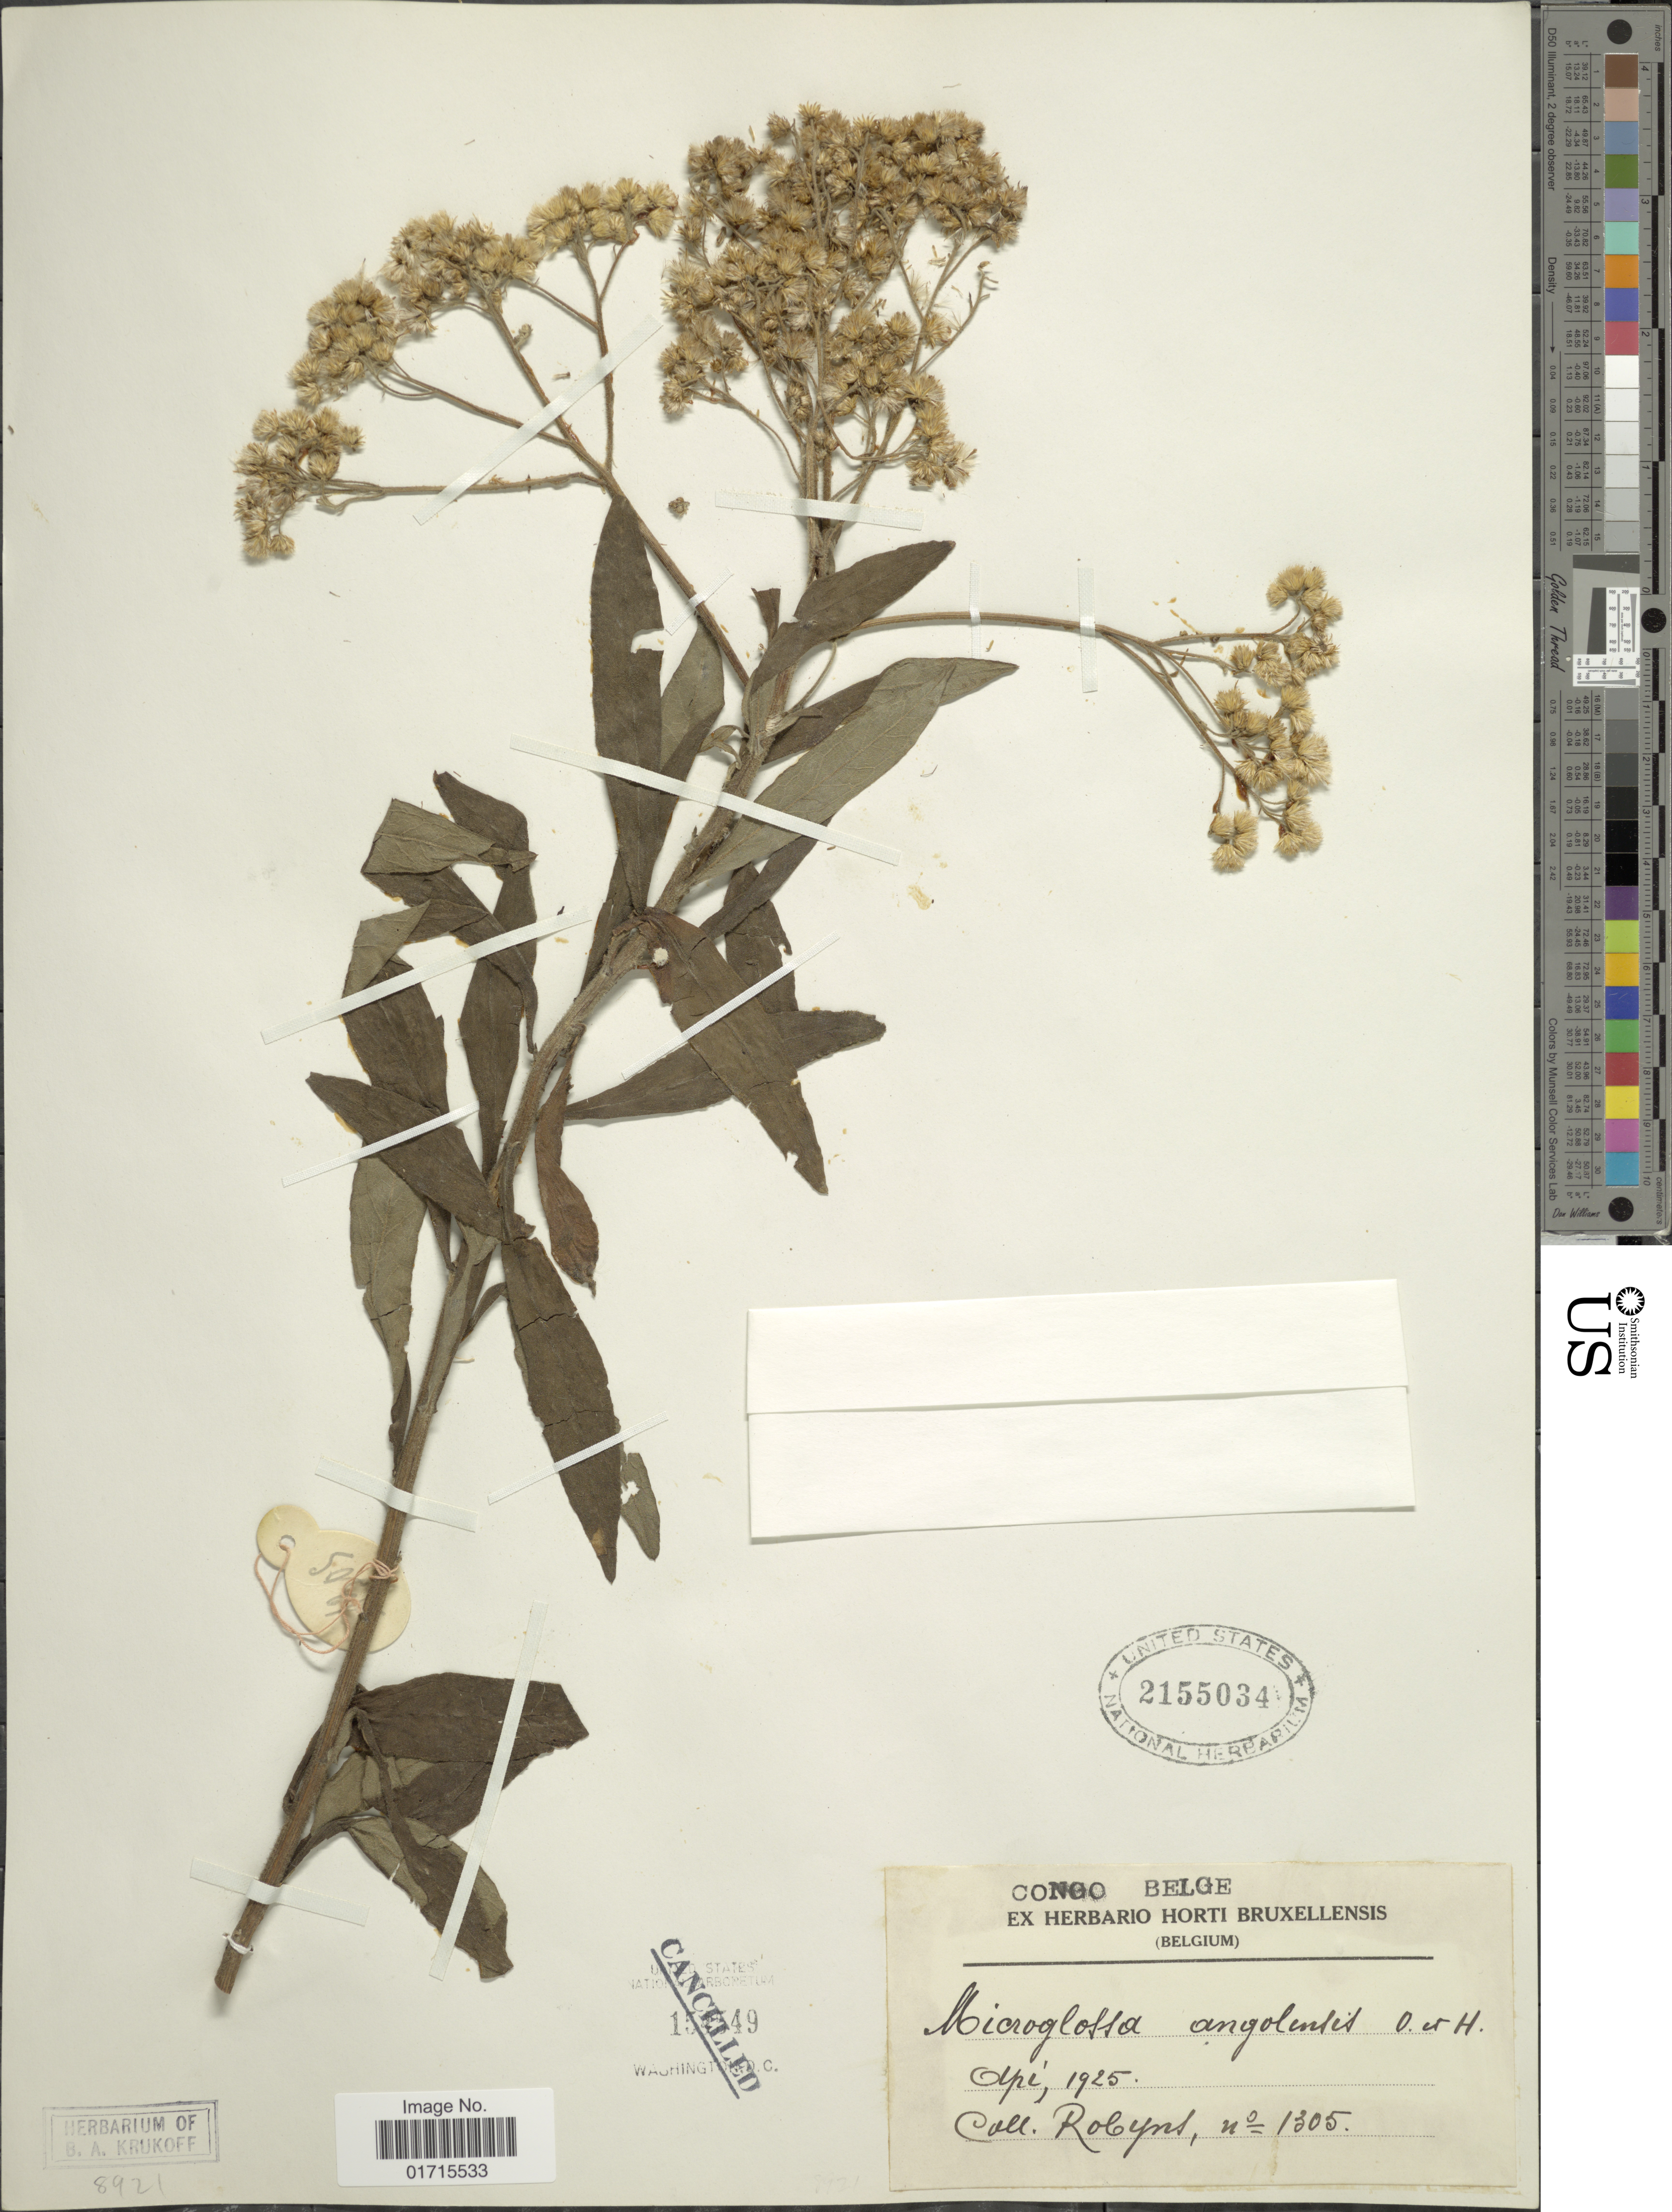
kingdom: Plantae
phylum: Tracheophyta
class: Magnoliopsida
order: Asterales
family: Asteraceae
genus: Microglossa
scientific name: Microglossa angolensis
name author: Oliv. & Hiern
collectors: -. Robyns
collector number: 1305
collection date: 1925-04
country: Congo, Democratic Republic of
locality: Congo Belge.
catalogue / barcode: US 2155034